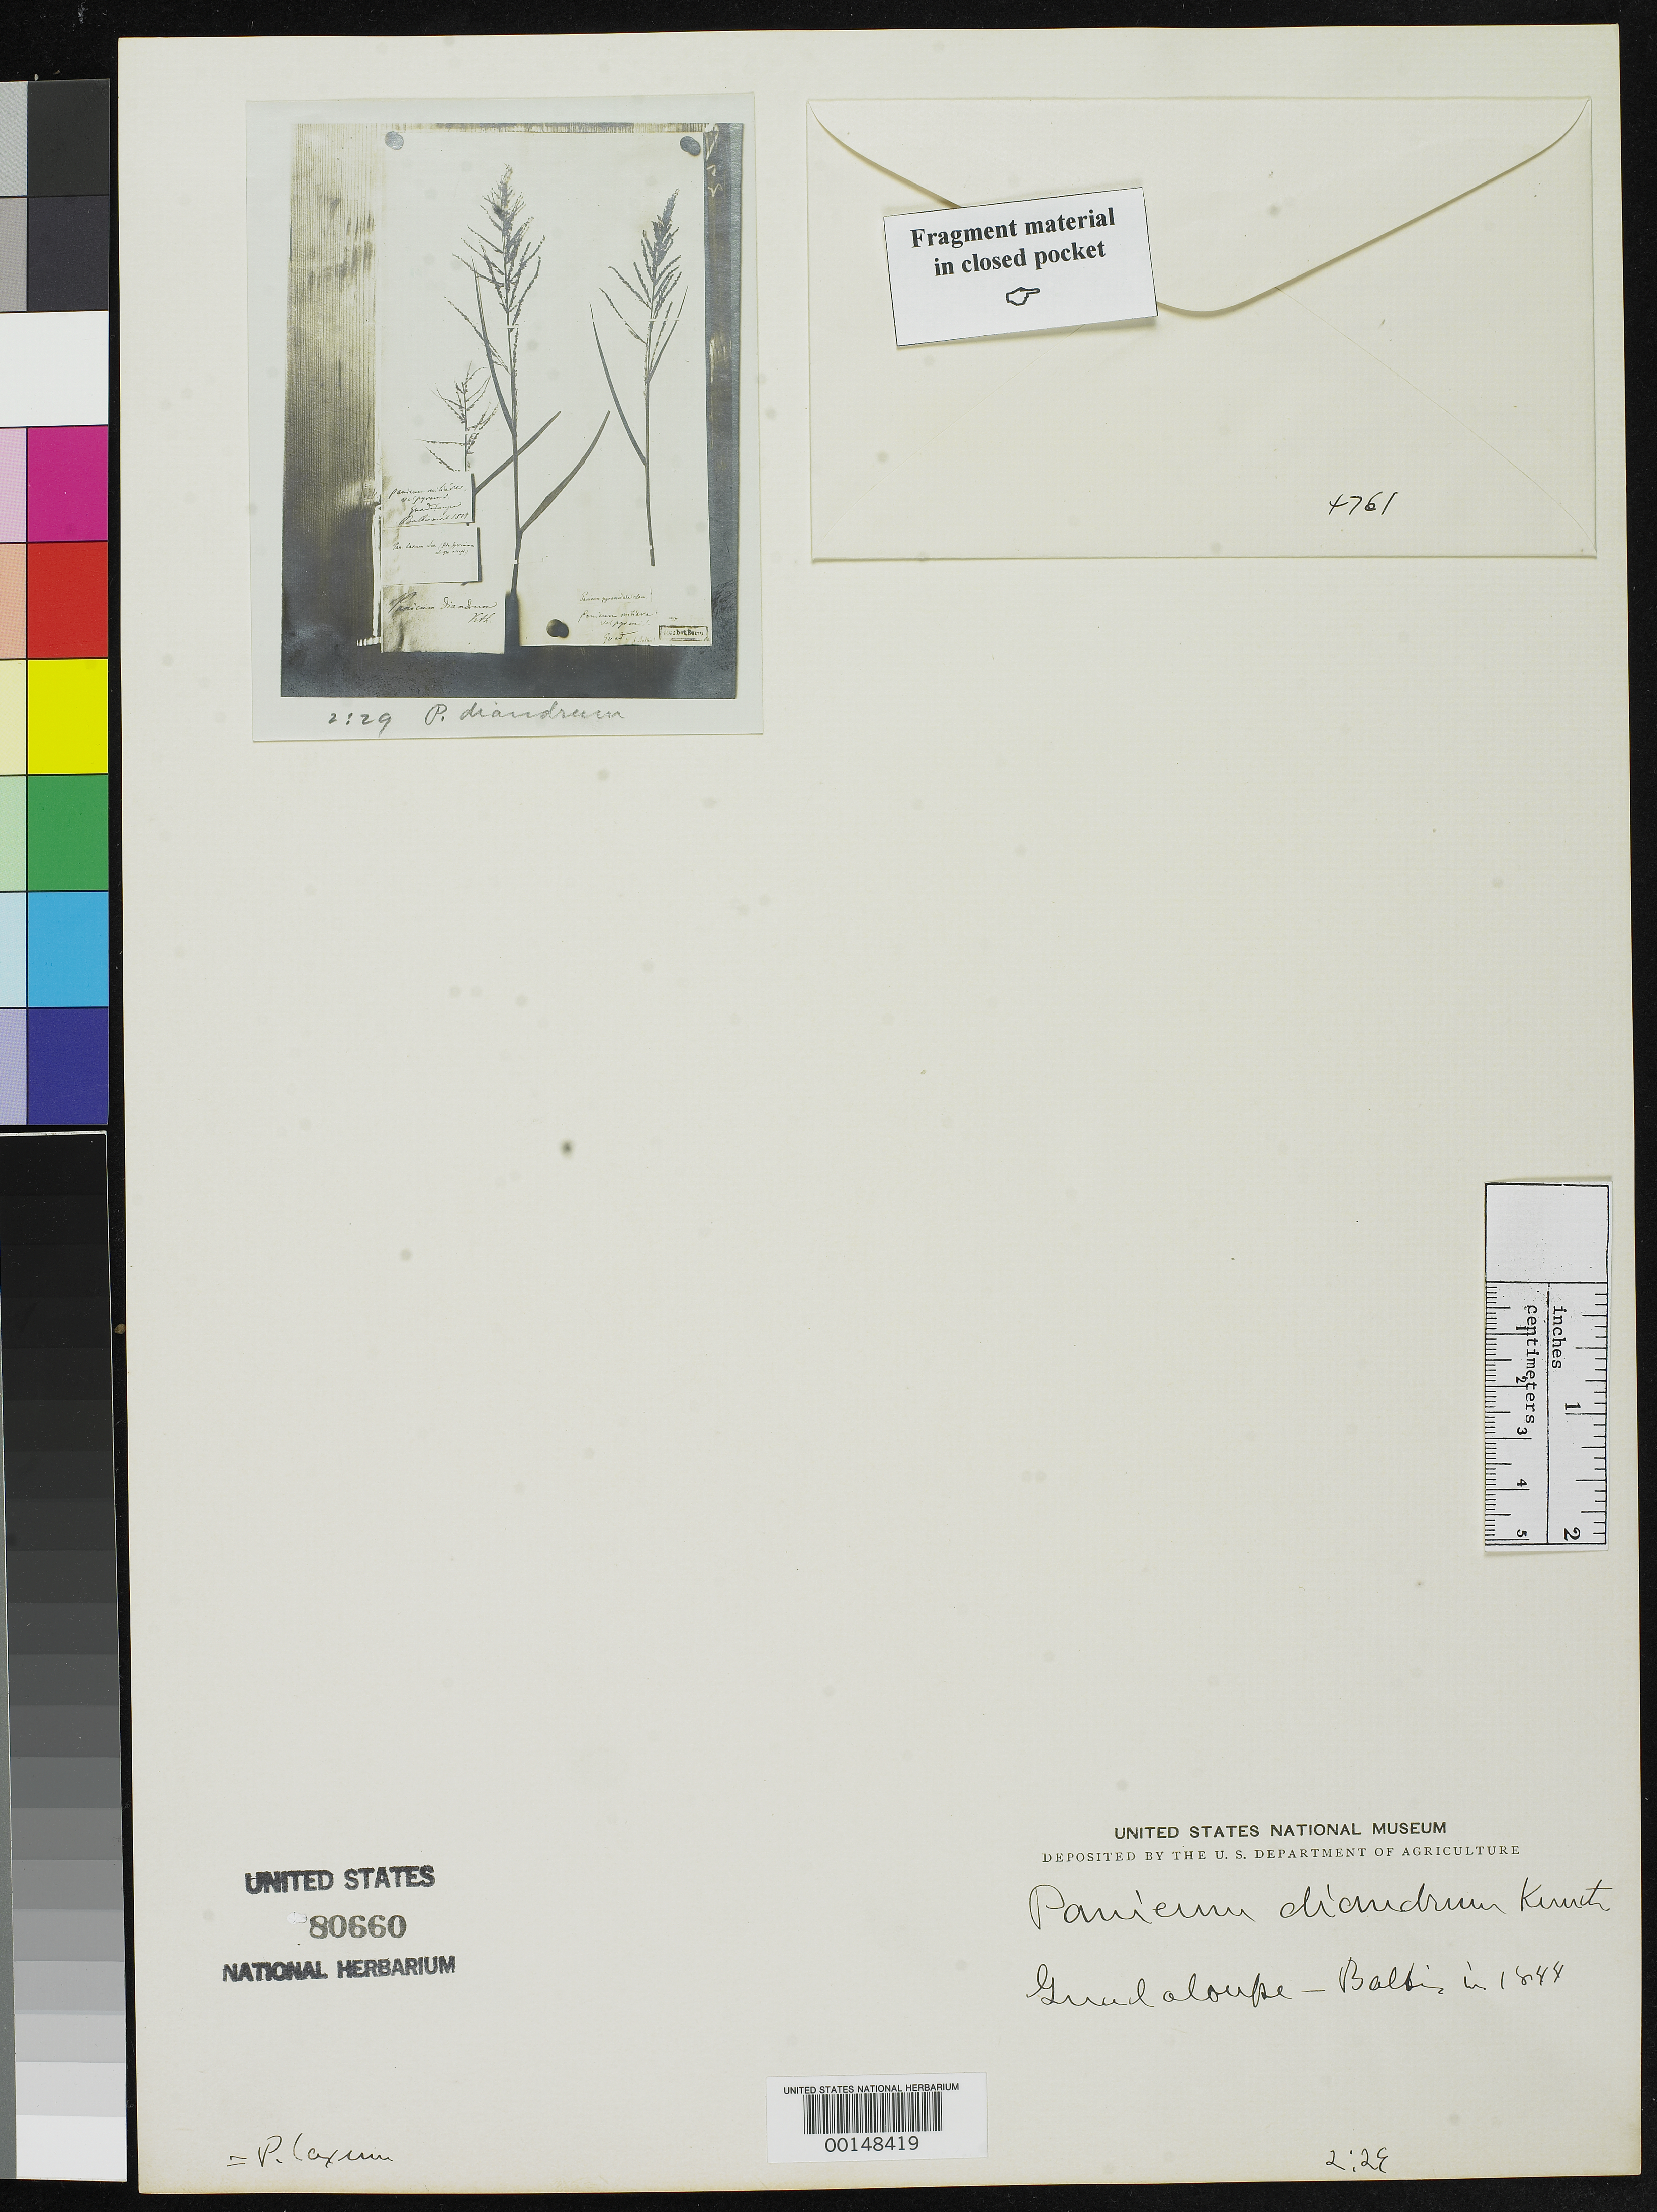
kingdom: Plantae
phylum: Tracheophyta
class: Liliopsida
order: Poales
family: Poaceae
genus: Panicum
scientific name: Panicum diandrum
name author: Kunth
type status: Type Fragment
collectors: M. Balbis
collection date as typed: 1844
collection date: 1844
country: Guadeloupe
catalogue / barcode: US 80660